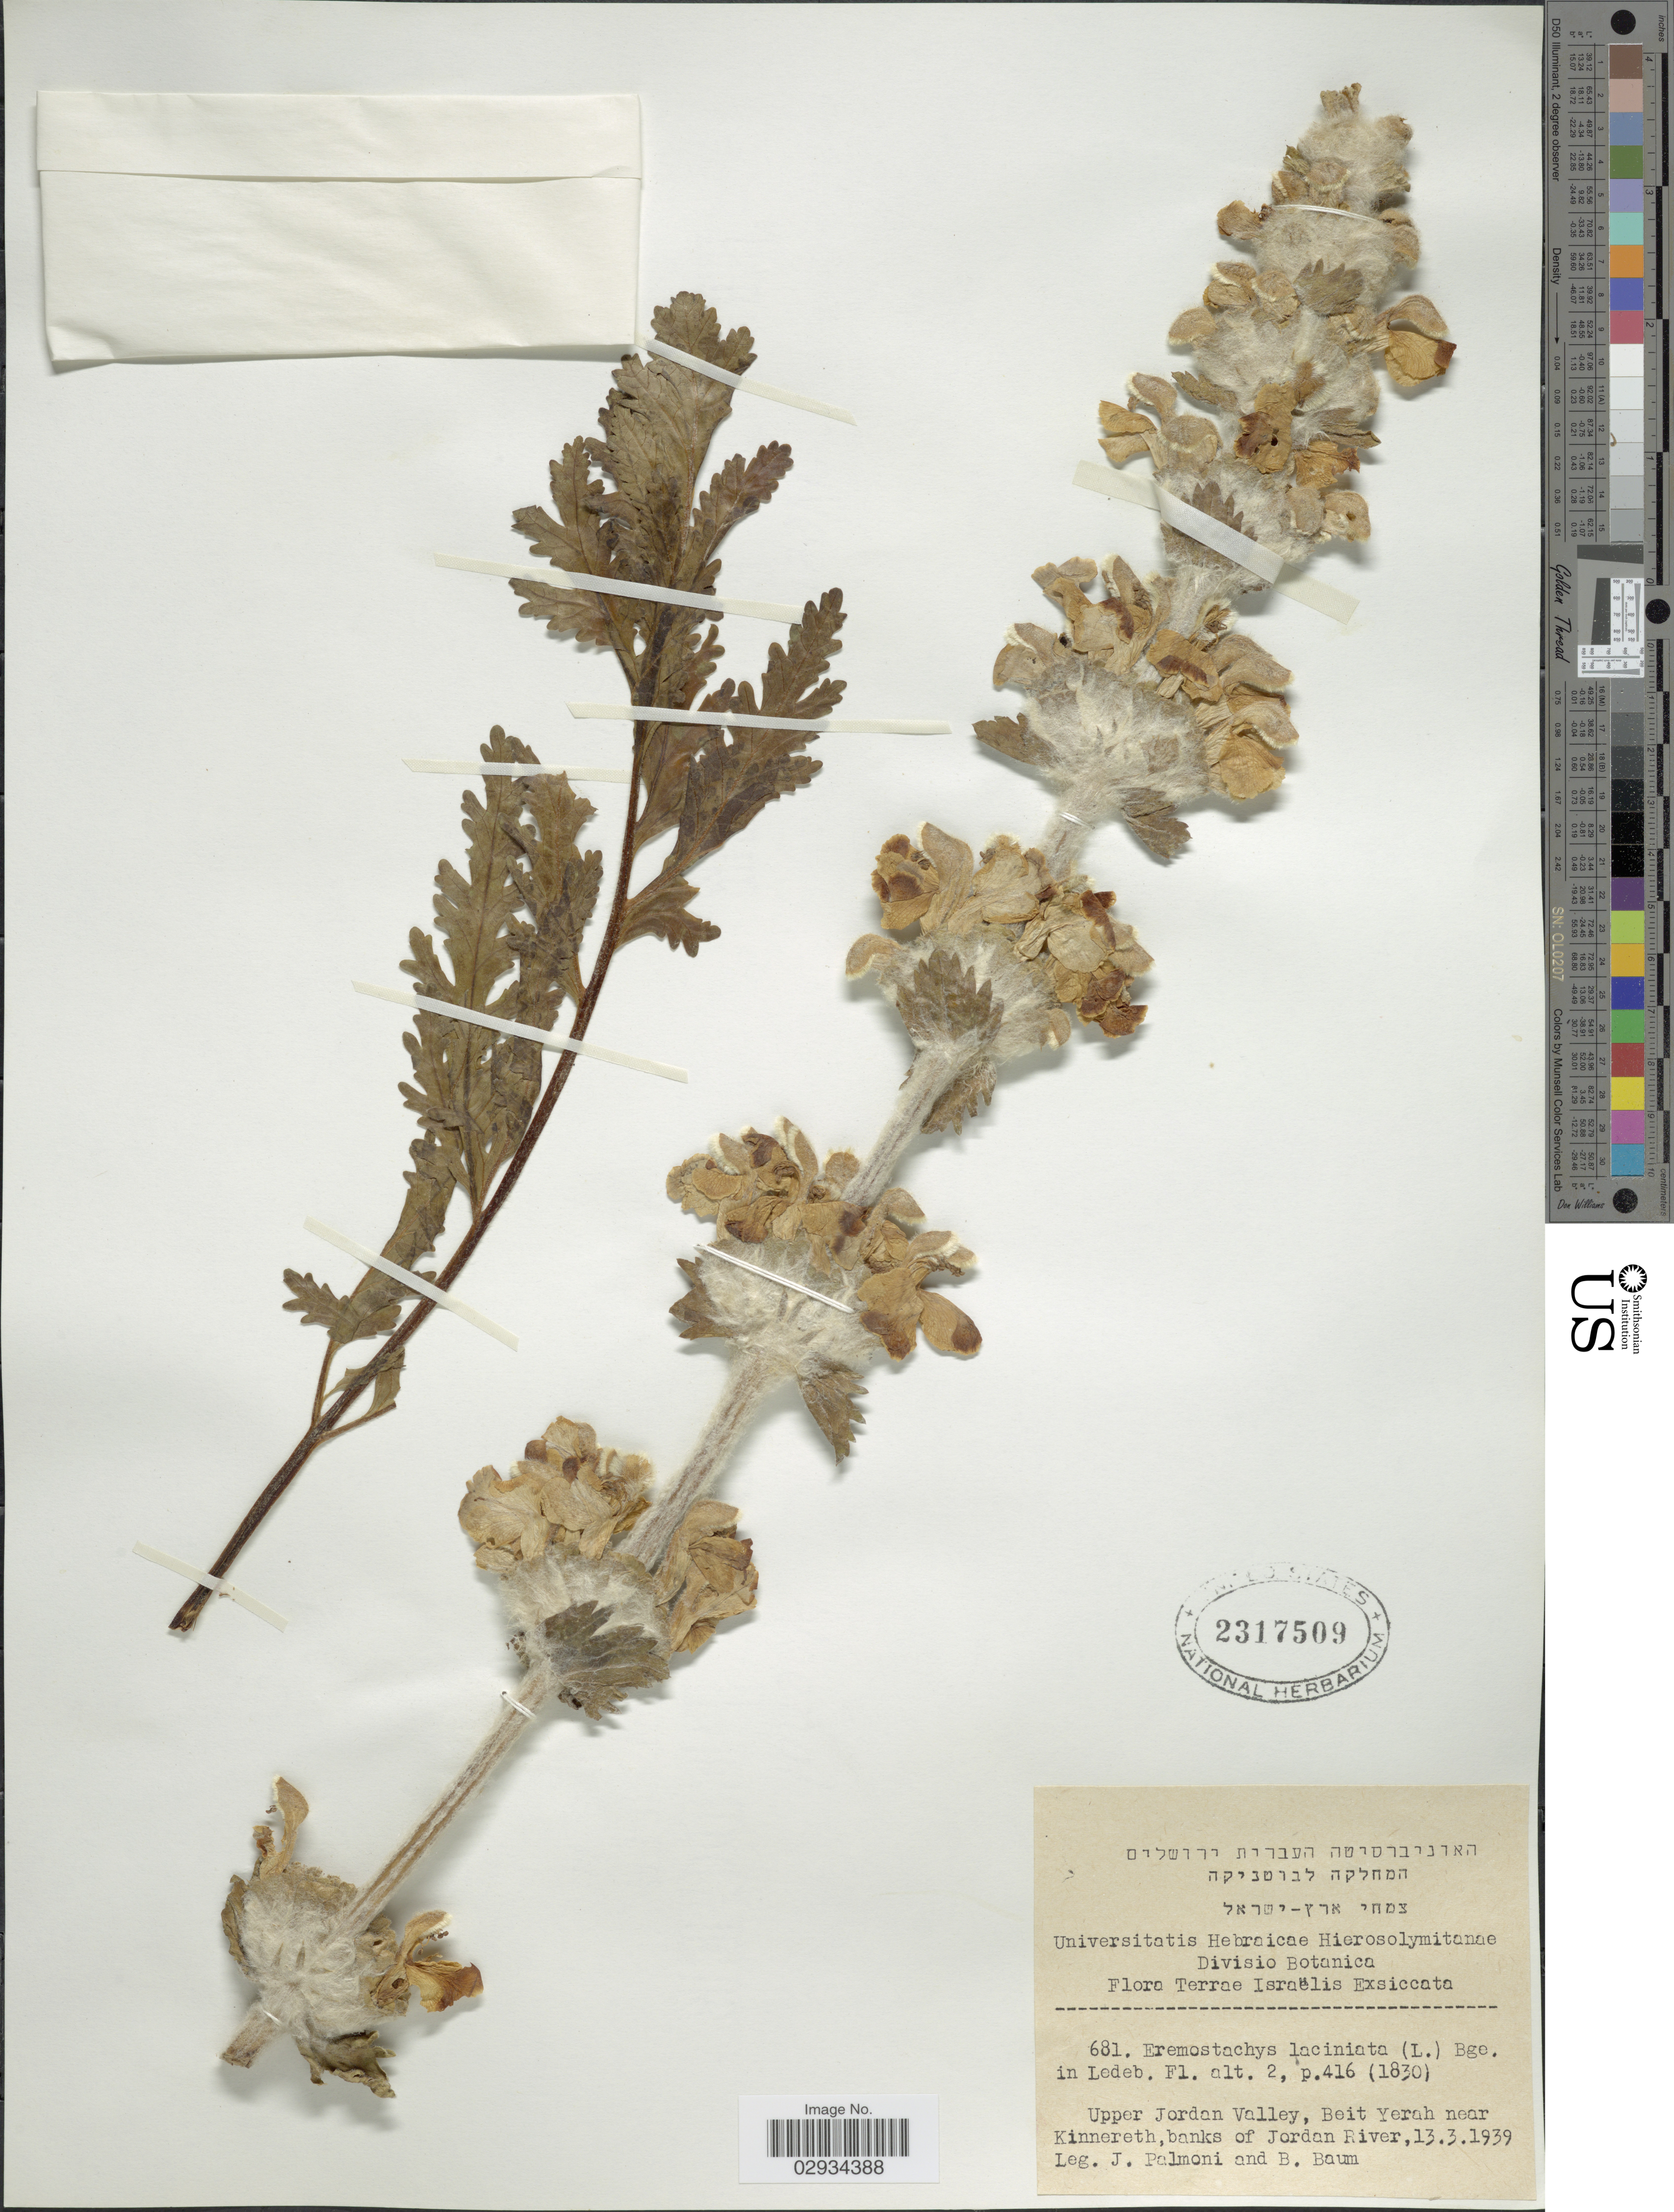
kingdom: Plantae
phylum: Tracheophyta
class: Magnoliopsida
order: Lamiales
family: Lamiaceae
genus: Eremostachys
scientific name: Eremostachys laciniata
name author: Bunge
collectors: J. Palmoni & B. Baum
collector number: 681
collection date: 1939-03-13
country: Israel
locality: Terrae Israëlis. Upper Jordan Valley, Beit Yerah near Kinnereth, banks of Jordan River.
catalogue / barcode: US 2317509